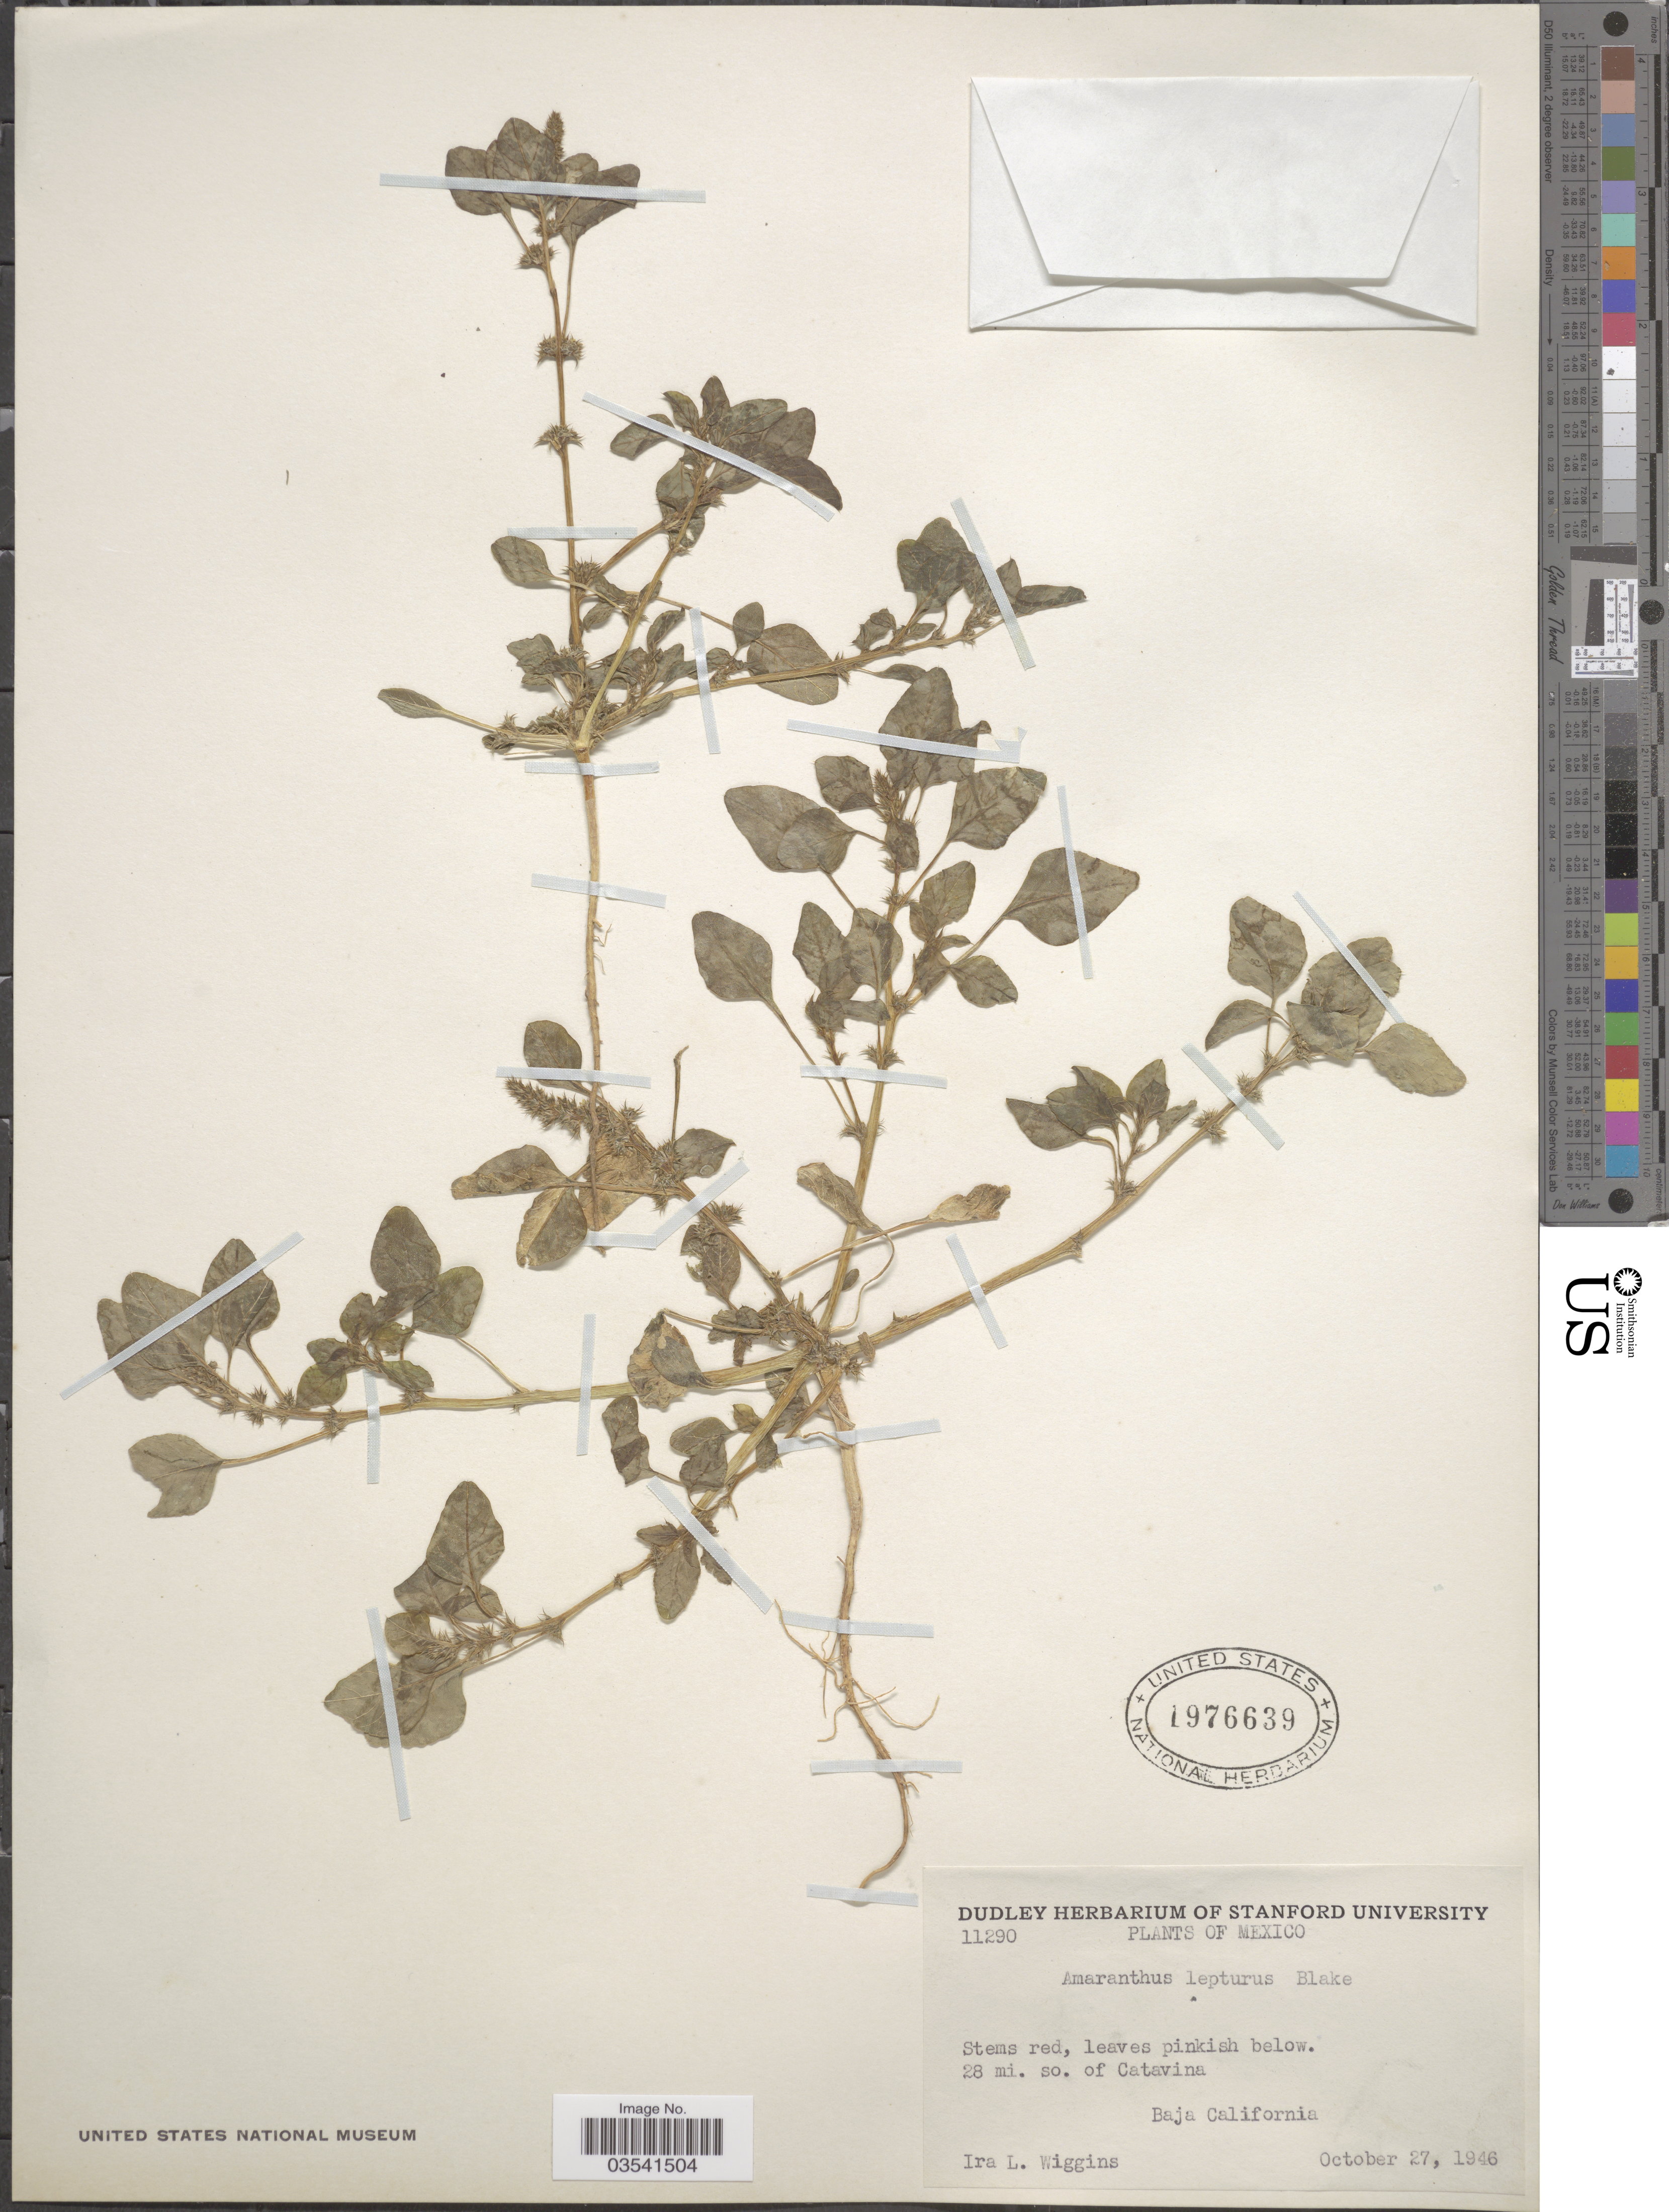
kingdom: Plantae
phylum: Tracheophyta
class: Magnoliopsida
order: Caryophyllales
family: Amaranthaceae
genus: Amaranthus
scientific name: Amaranthus lepturus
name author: S.F. Blake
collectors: I. L. Wiggins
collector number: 11290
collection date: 1946-10-27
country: Mexico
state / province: Baja California Norte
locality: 28 mi. so. of Catavina.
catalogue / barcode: US 1976639